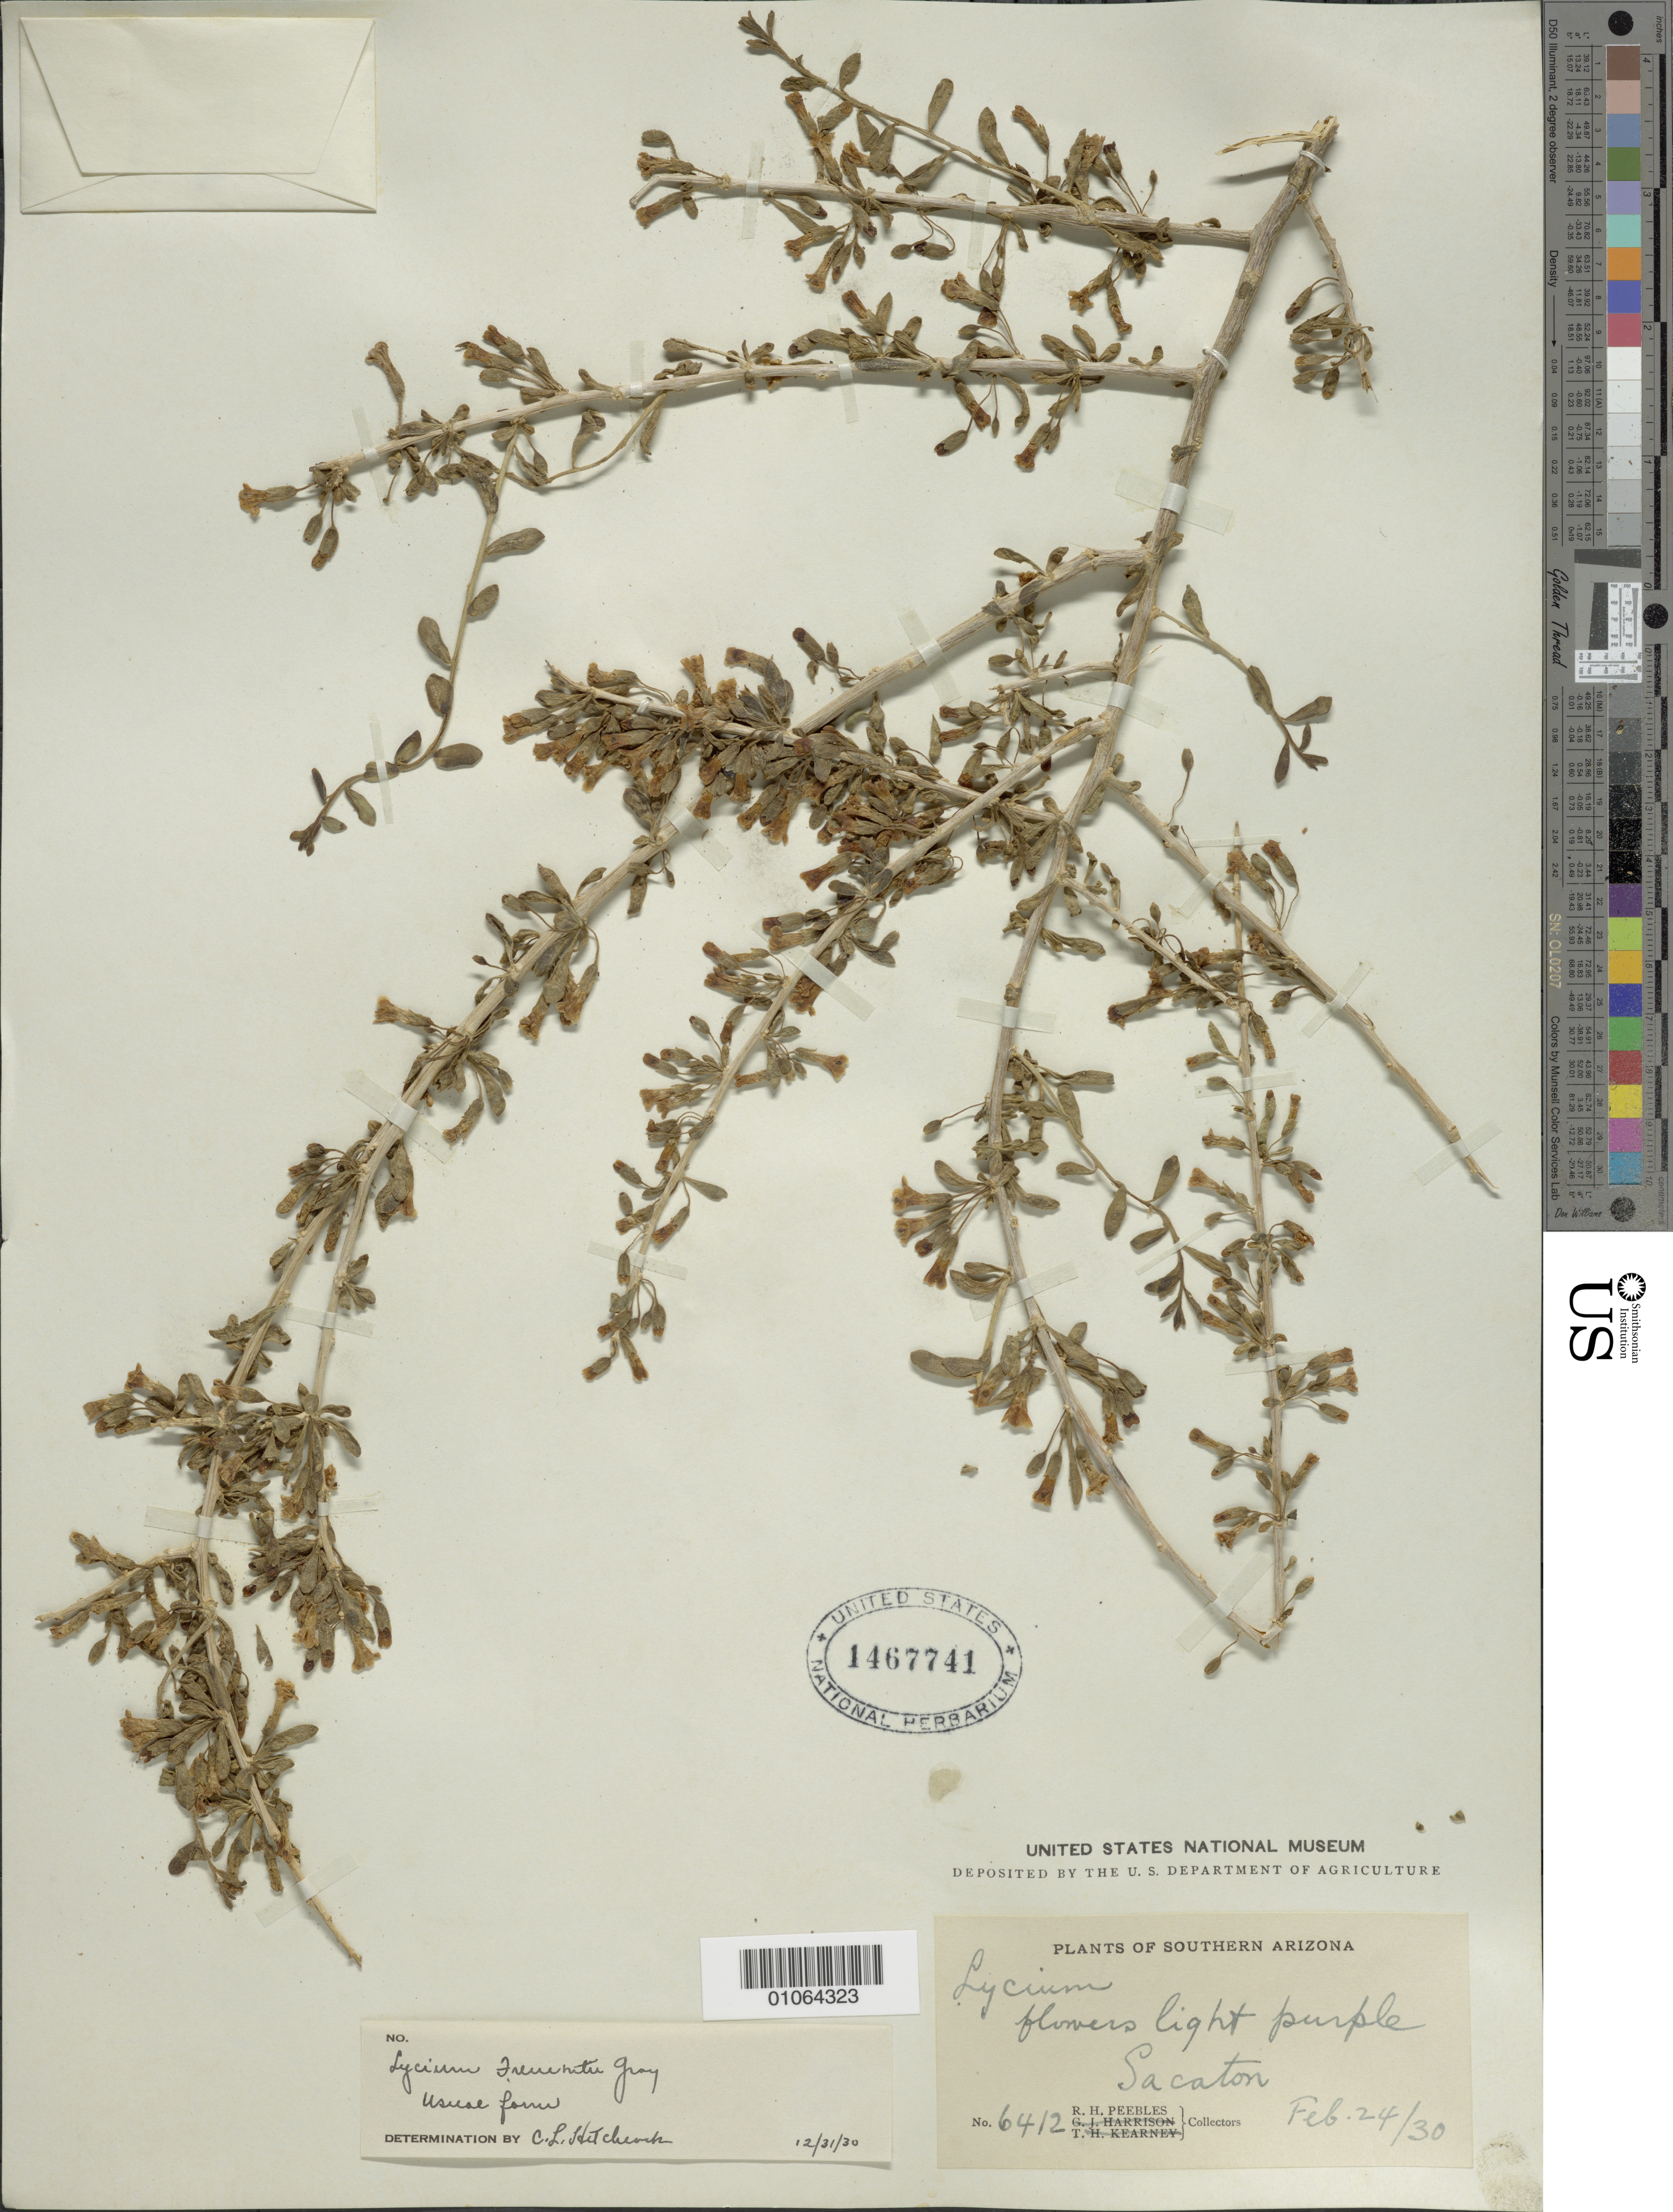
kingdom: Plantae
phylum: Tracheophyta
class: Magnoliopsida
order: Solanales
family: Solanaceae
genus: Lycium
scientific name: Lycium fremontii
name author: A. Gray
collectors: R. H. Peebles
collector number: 6412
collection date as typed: Transcribed d/m/y: 24/2/30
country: United States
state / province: Arizona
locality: Southern Arizona, Sacaton.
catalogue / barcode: US 1467741